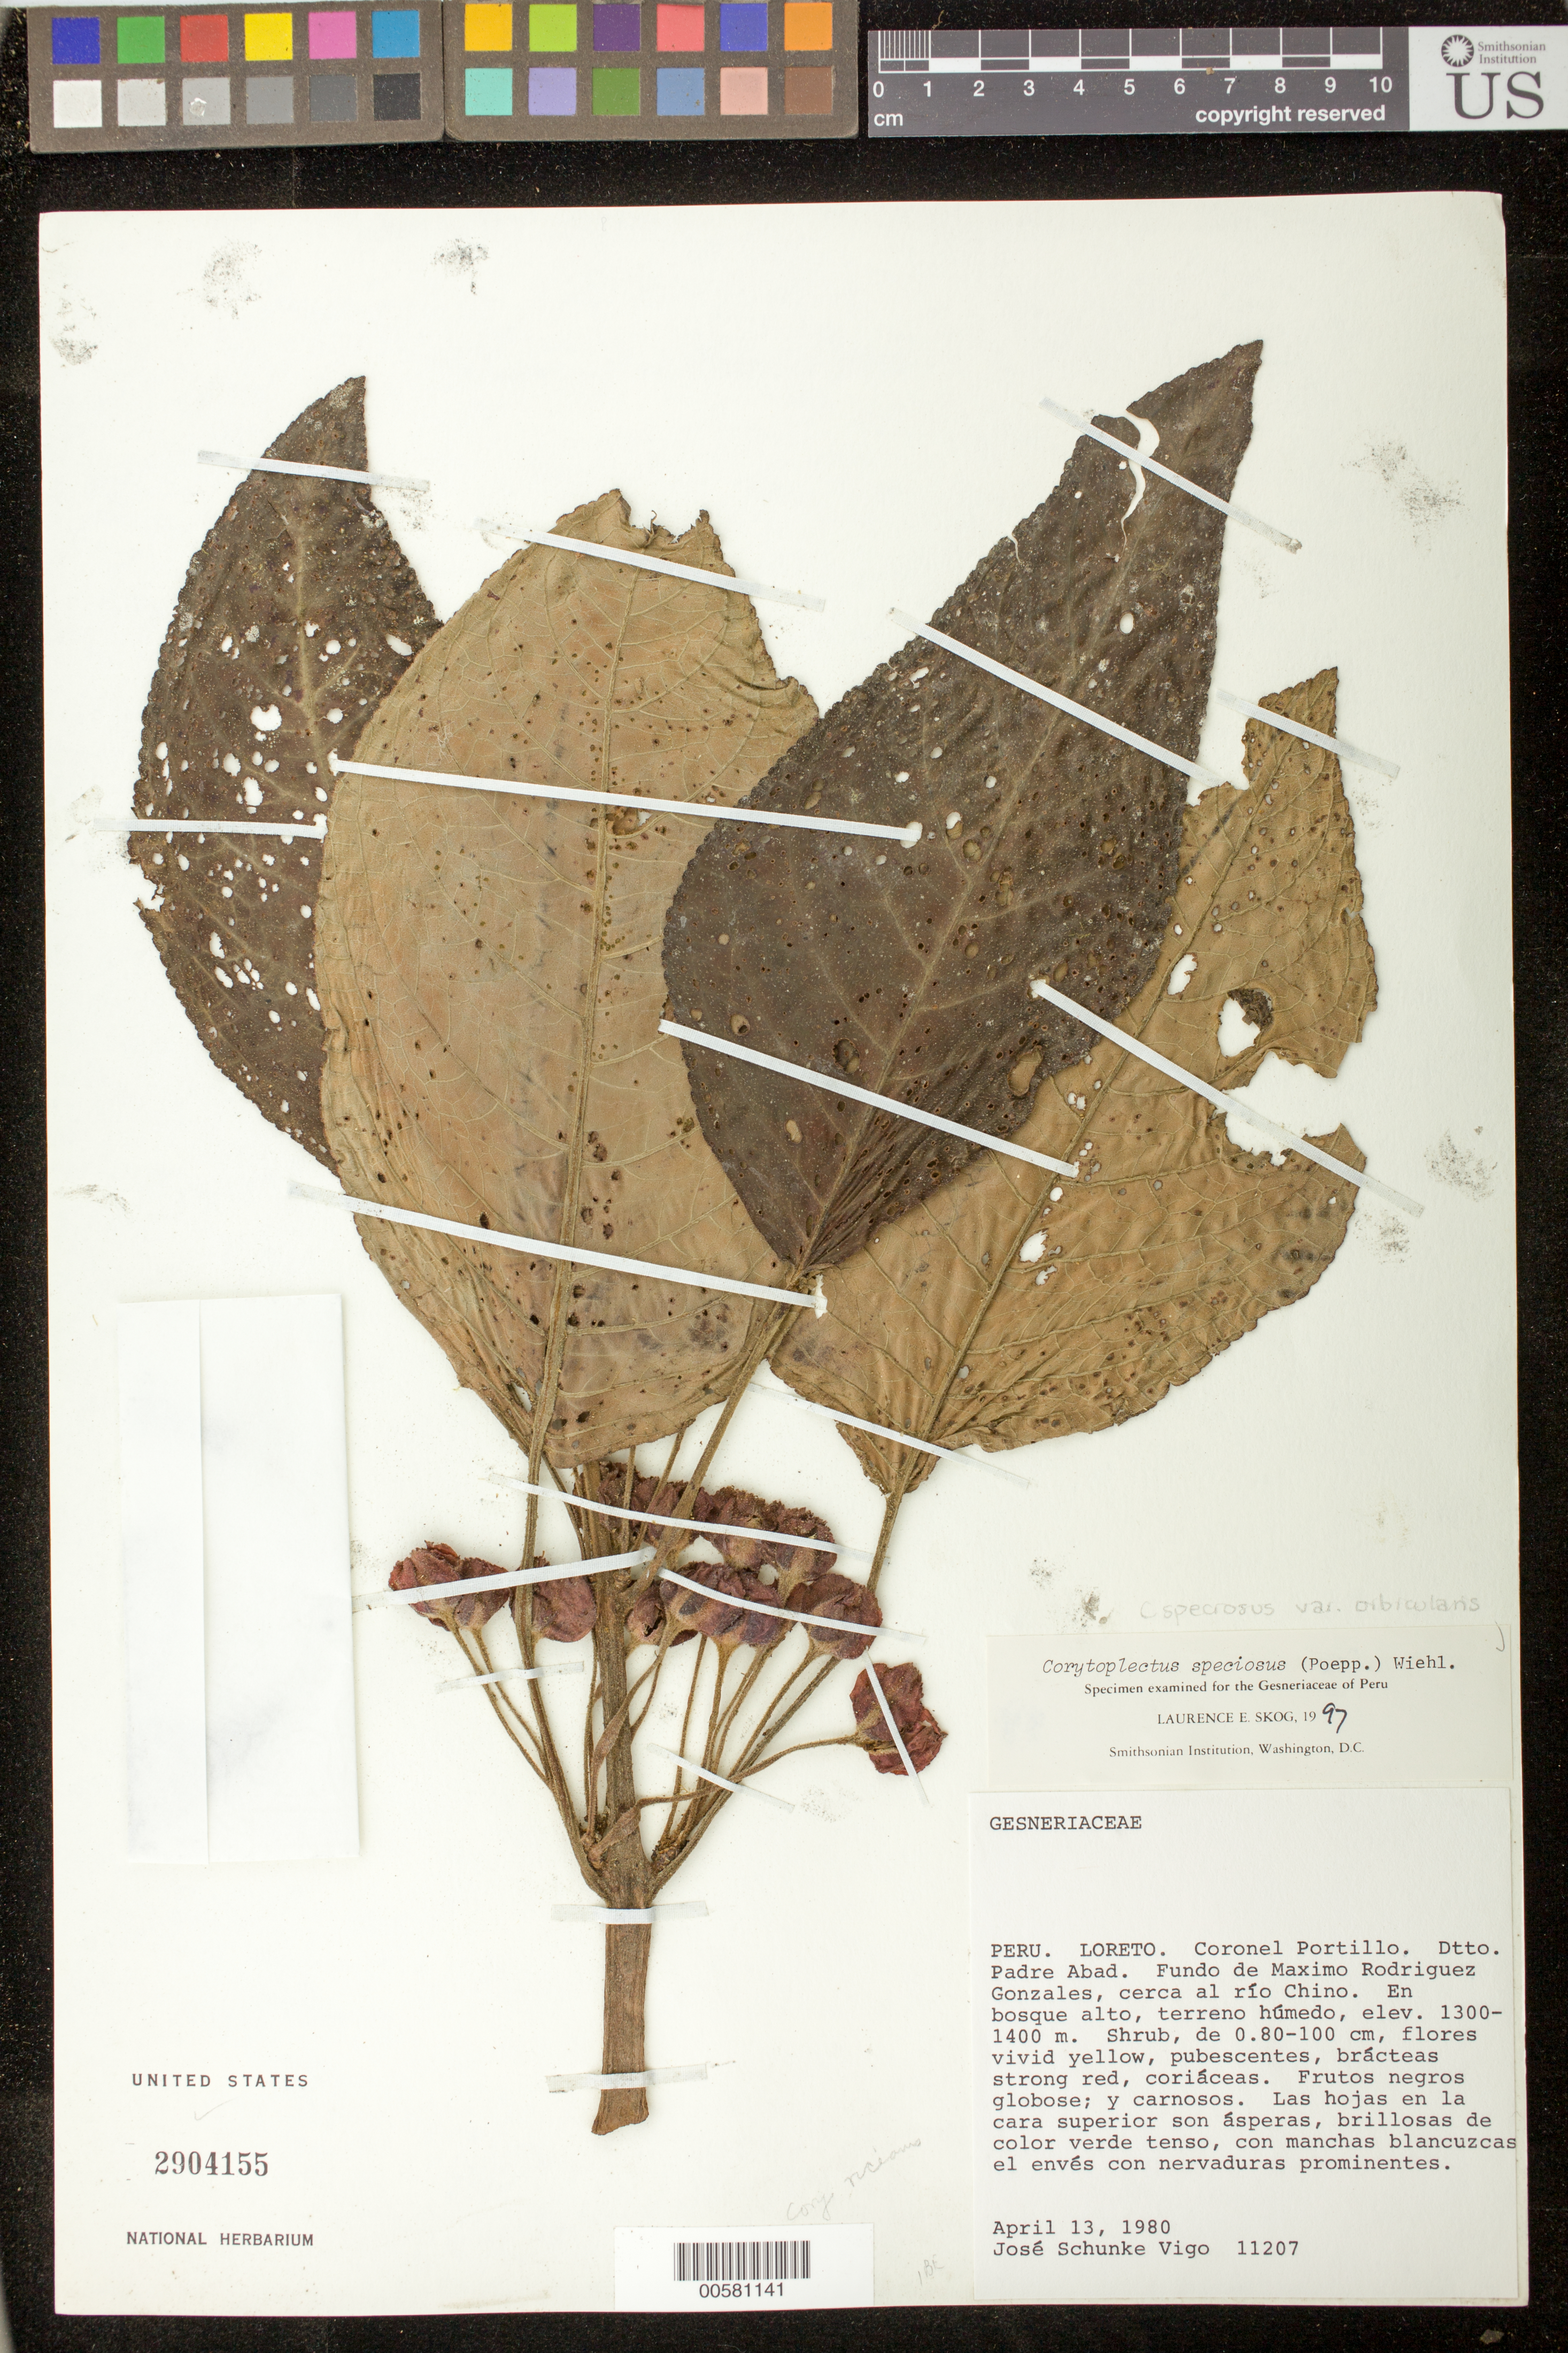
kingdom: Plantae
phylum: Tracheophyta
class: Magnoliopsida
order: Lamiales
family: Gesneriaceae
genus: Corytoplectus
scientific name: Corytoplectus speciosus var. orbicularis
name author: Rodr.-Flores & L.E. Skog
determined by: Clark, J. L., (SEL), The Marie Selby Botanical Garden (UNITED STATES)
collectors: J. Schunke Vigo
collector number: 11207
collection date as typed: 13 Apr 1980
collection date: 1980-04-13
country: Peru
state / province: Loreto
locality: Prov. Coronel Portillo, Dtto. Padre Abad; Fundo de Maximo Rodriguez Gonzales, cerca al río Chino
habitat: En bosque alto, terreno húmedo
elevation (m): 1300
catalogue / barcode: US 2904155